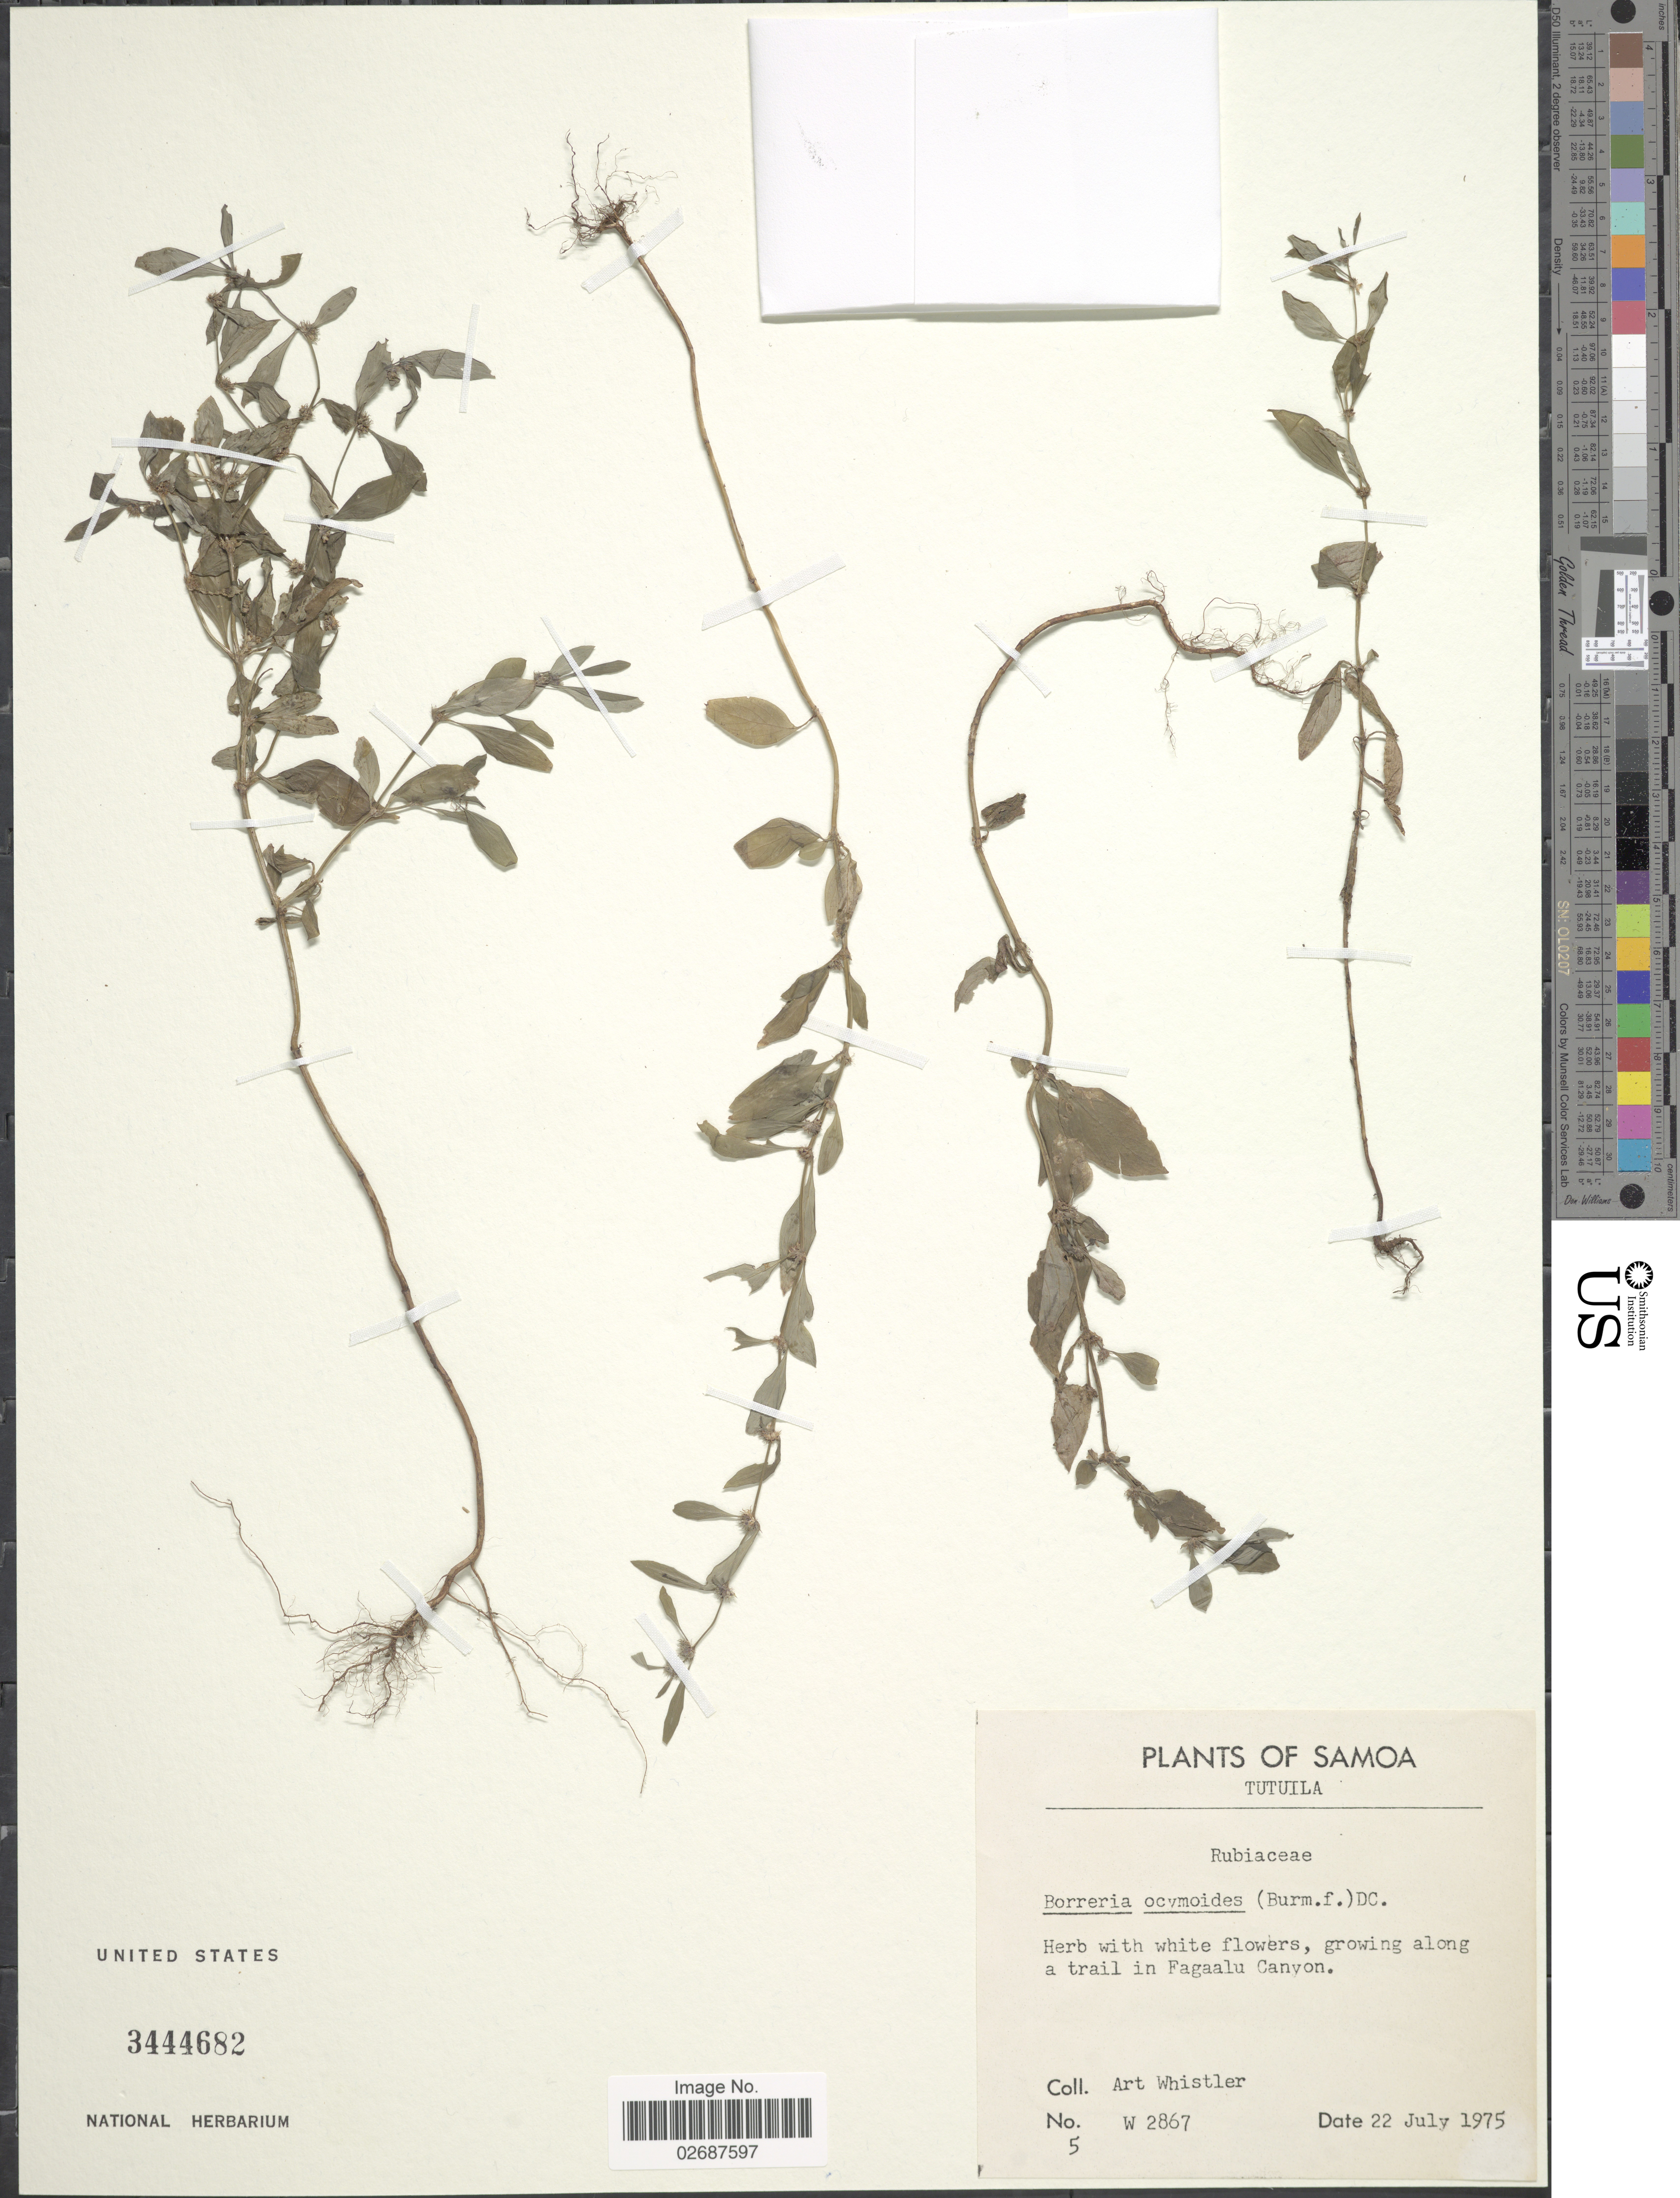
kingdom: Plantae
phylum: Tracheophyta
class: Magnoliopsida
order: Gentianales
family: Rubiaceae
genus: Borreria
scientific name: Borreria ocymoides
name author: (Burm. f.) DC.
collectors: A. Whistler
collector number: W 2867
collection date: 1975-07-22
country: American Samoa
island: Tutuila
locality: Tutuila, along a trail in Fagaalu Canyon.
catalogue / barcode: US 3444682